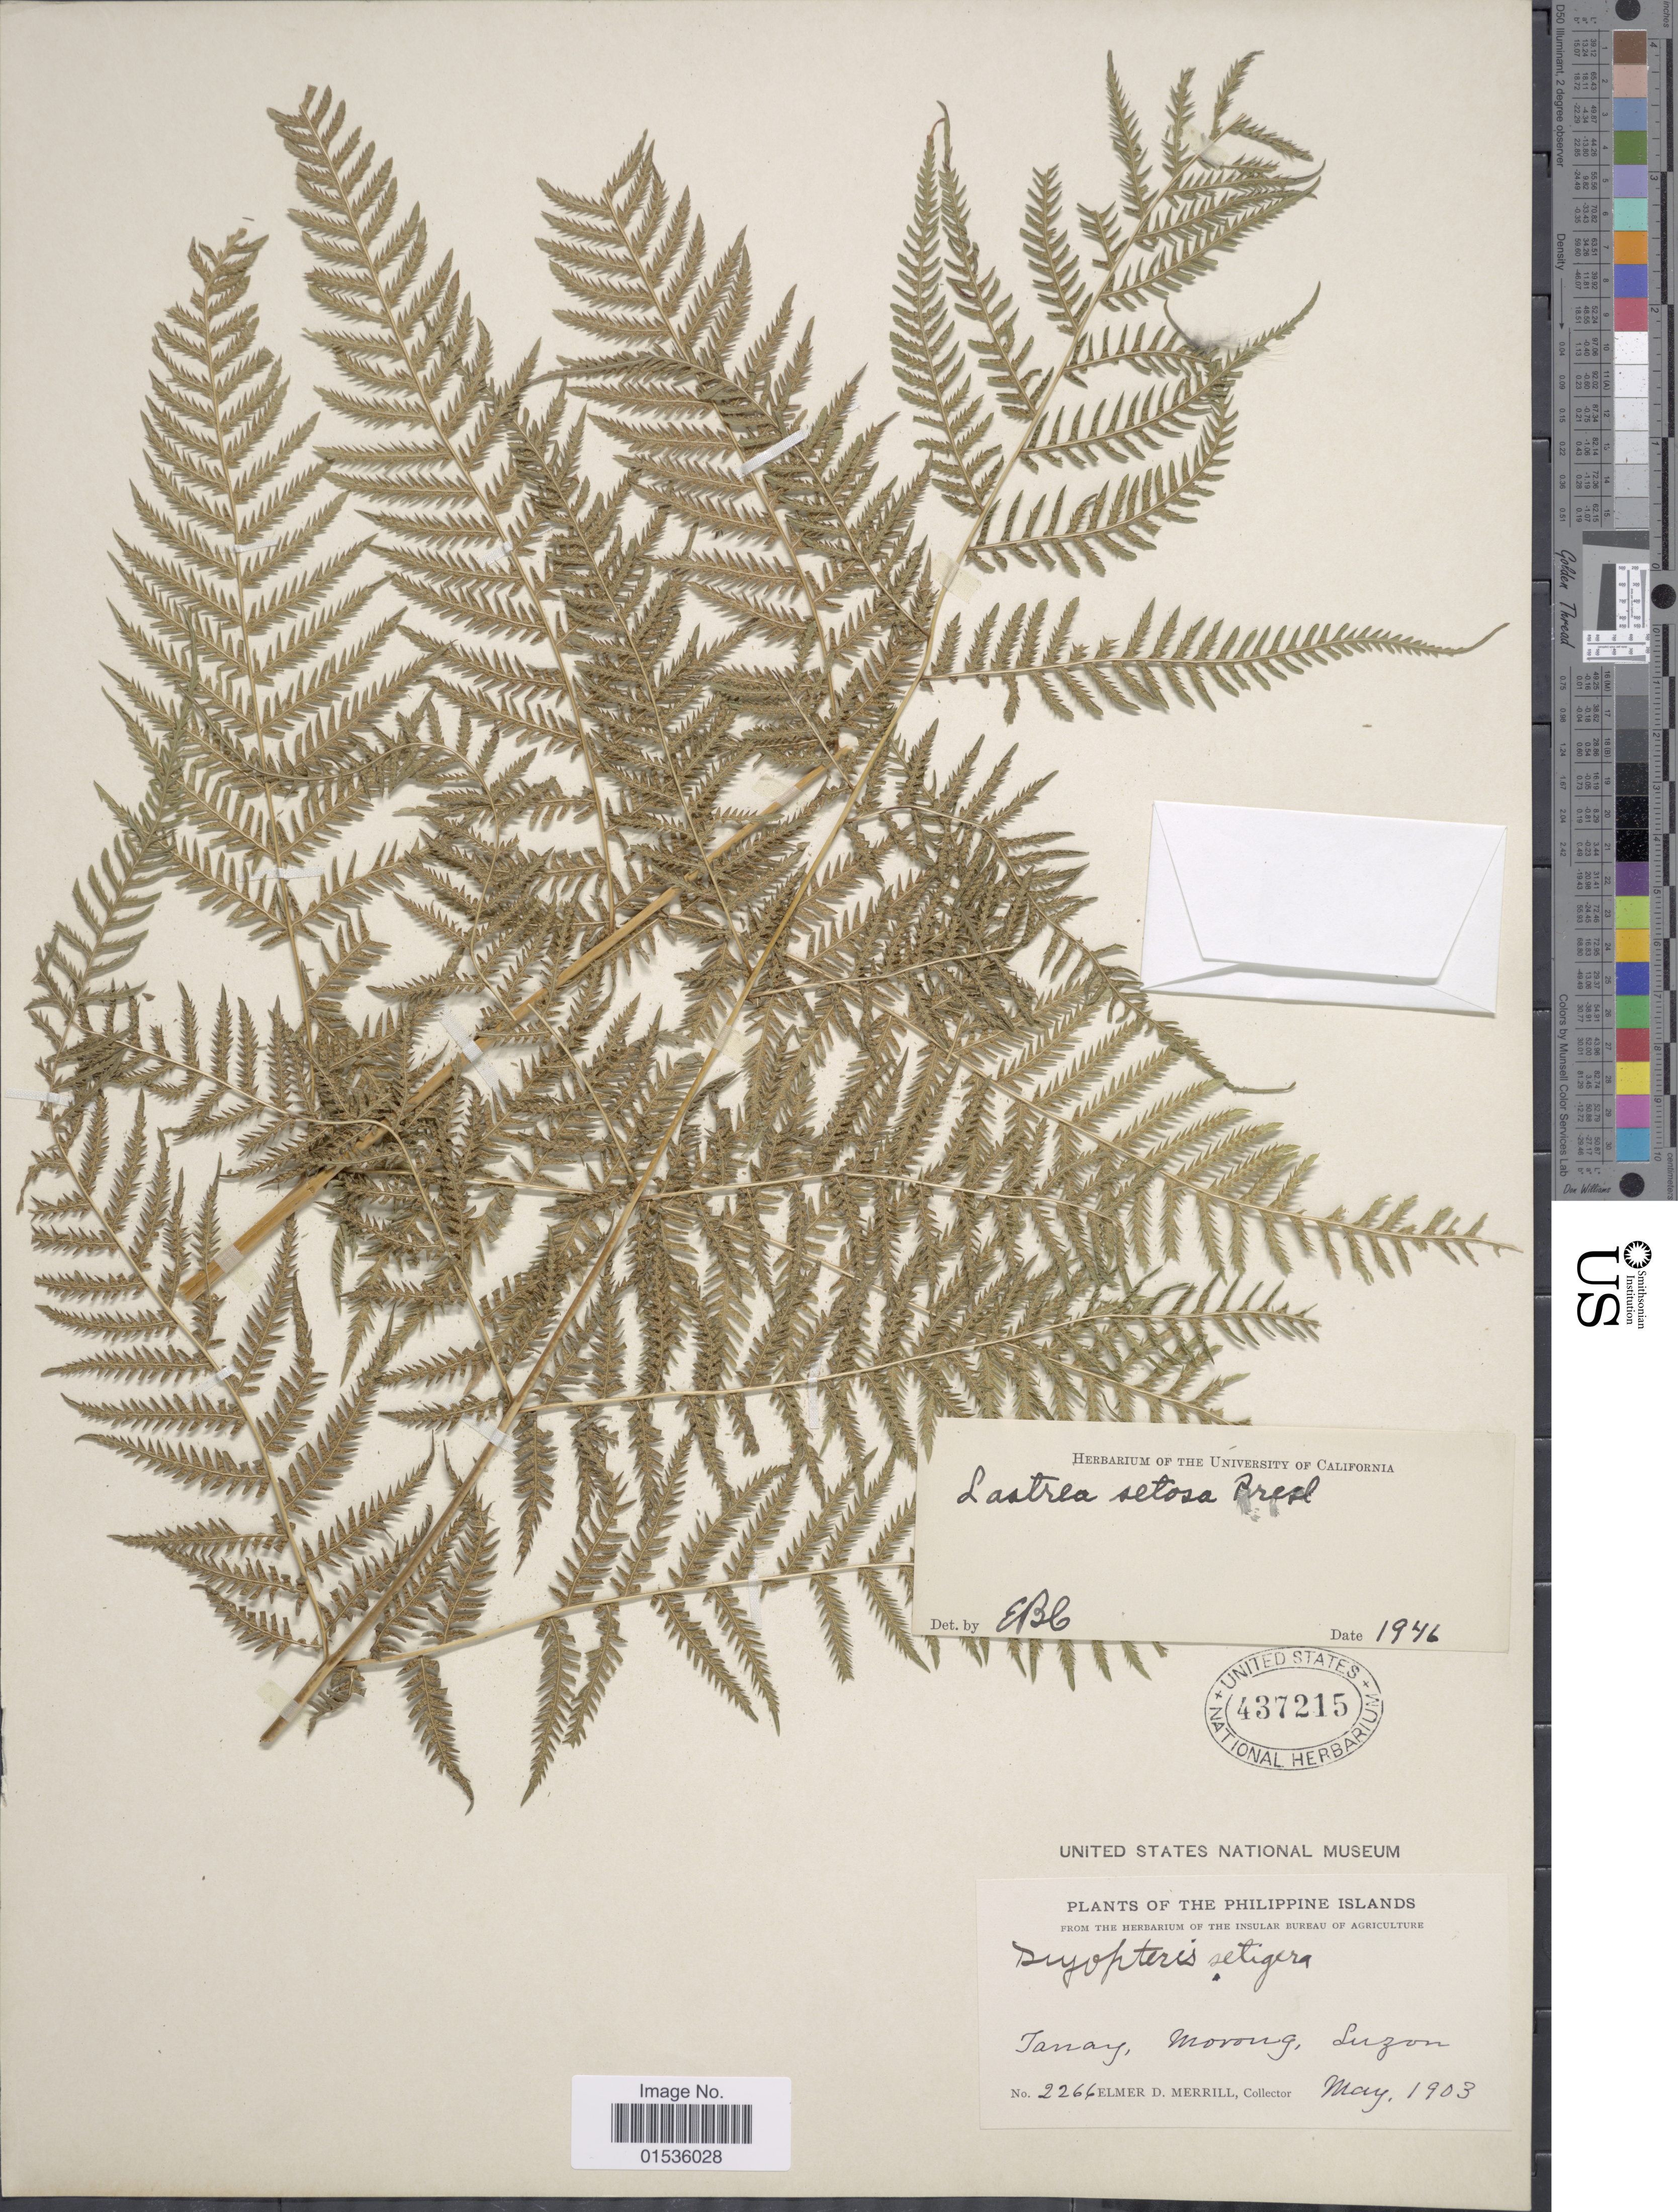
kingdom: Plantae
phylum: Tracheophyta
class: Polypodiopsida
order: Polypodiales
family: Thelypteridaceae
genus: Macrothelypteris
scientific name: Macrothelypteris torresiana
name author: (Gaudich.) Ching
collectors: E. D. Merrill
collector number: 2266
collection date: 1903-05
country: Philippines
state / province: Calabarzon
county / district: Rizal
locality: Tanay, Morong, Luzon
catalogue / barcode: US 437215